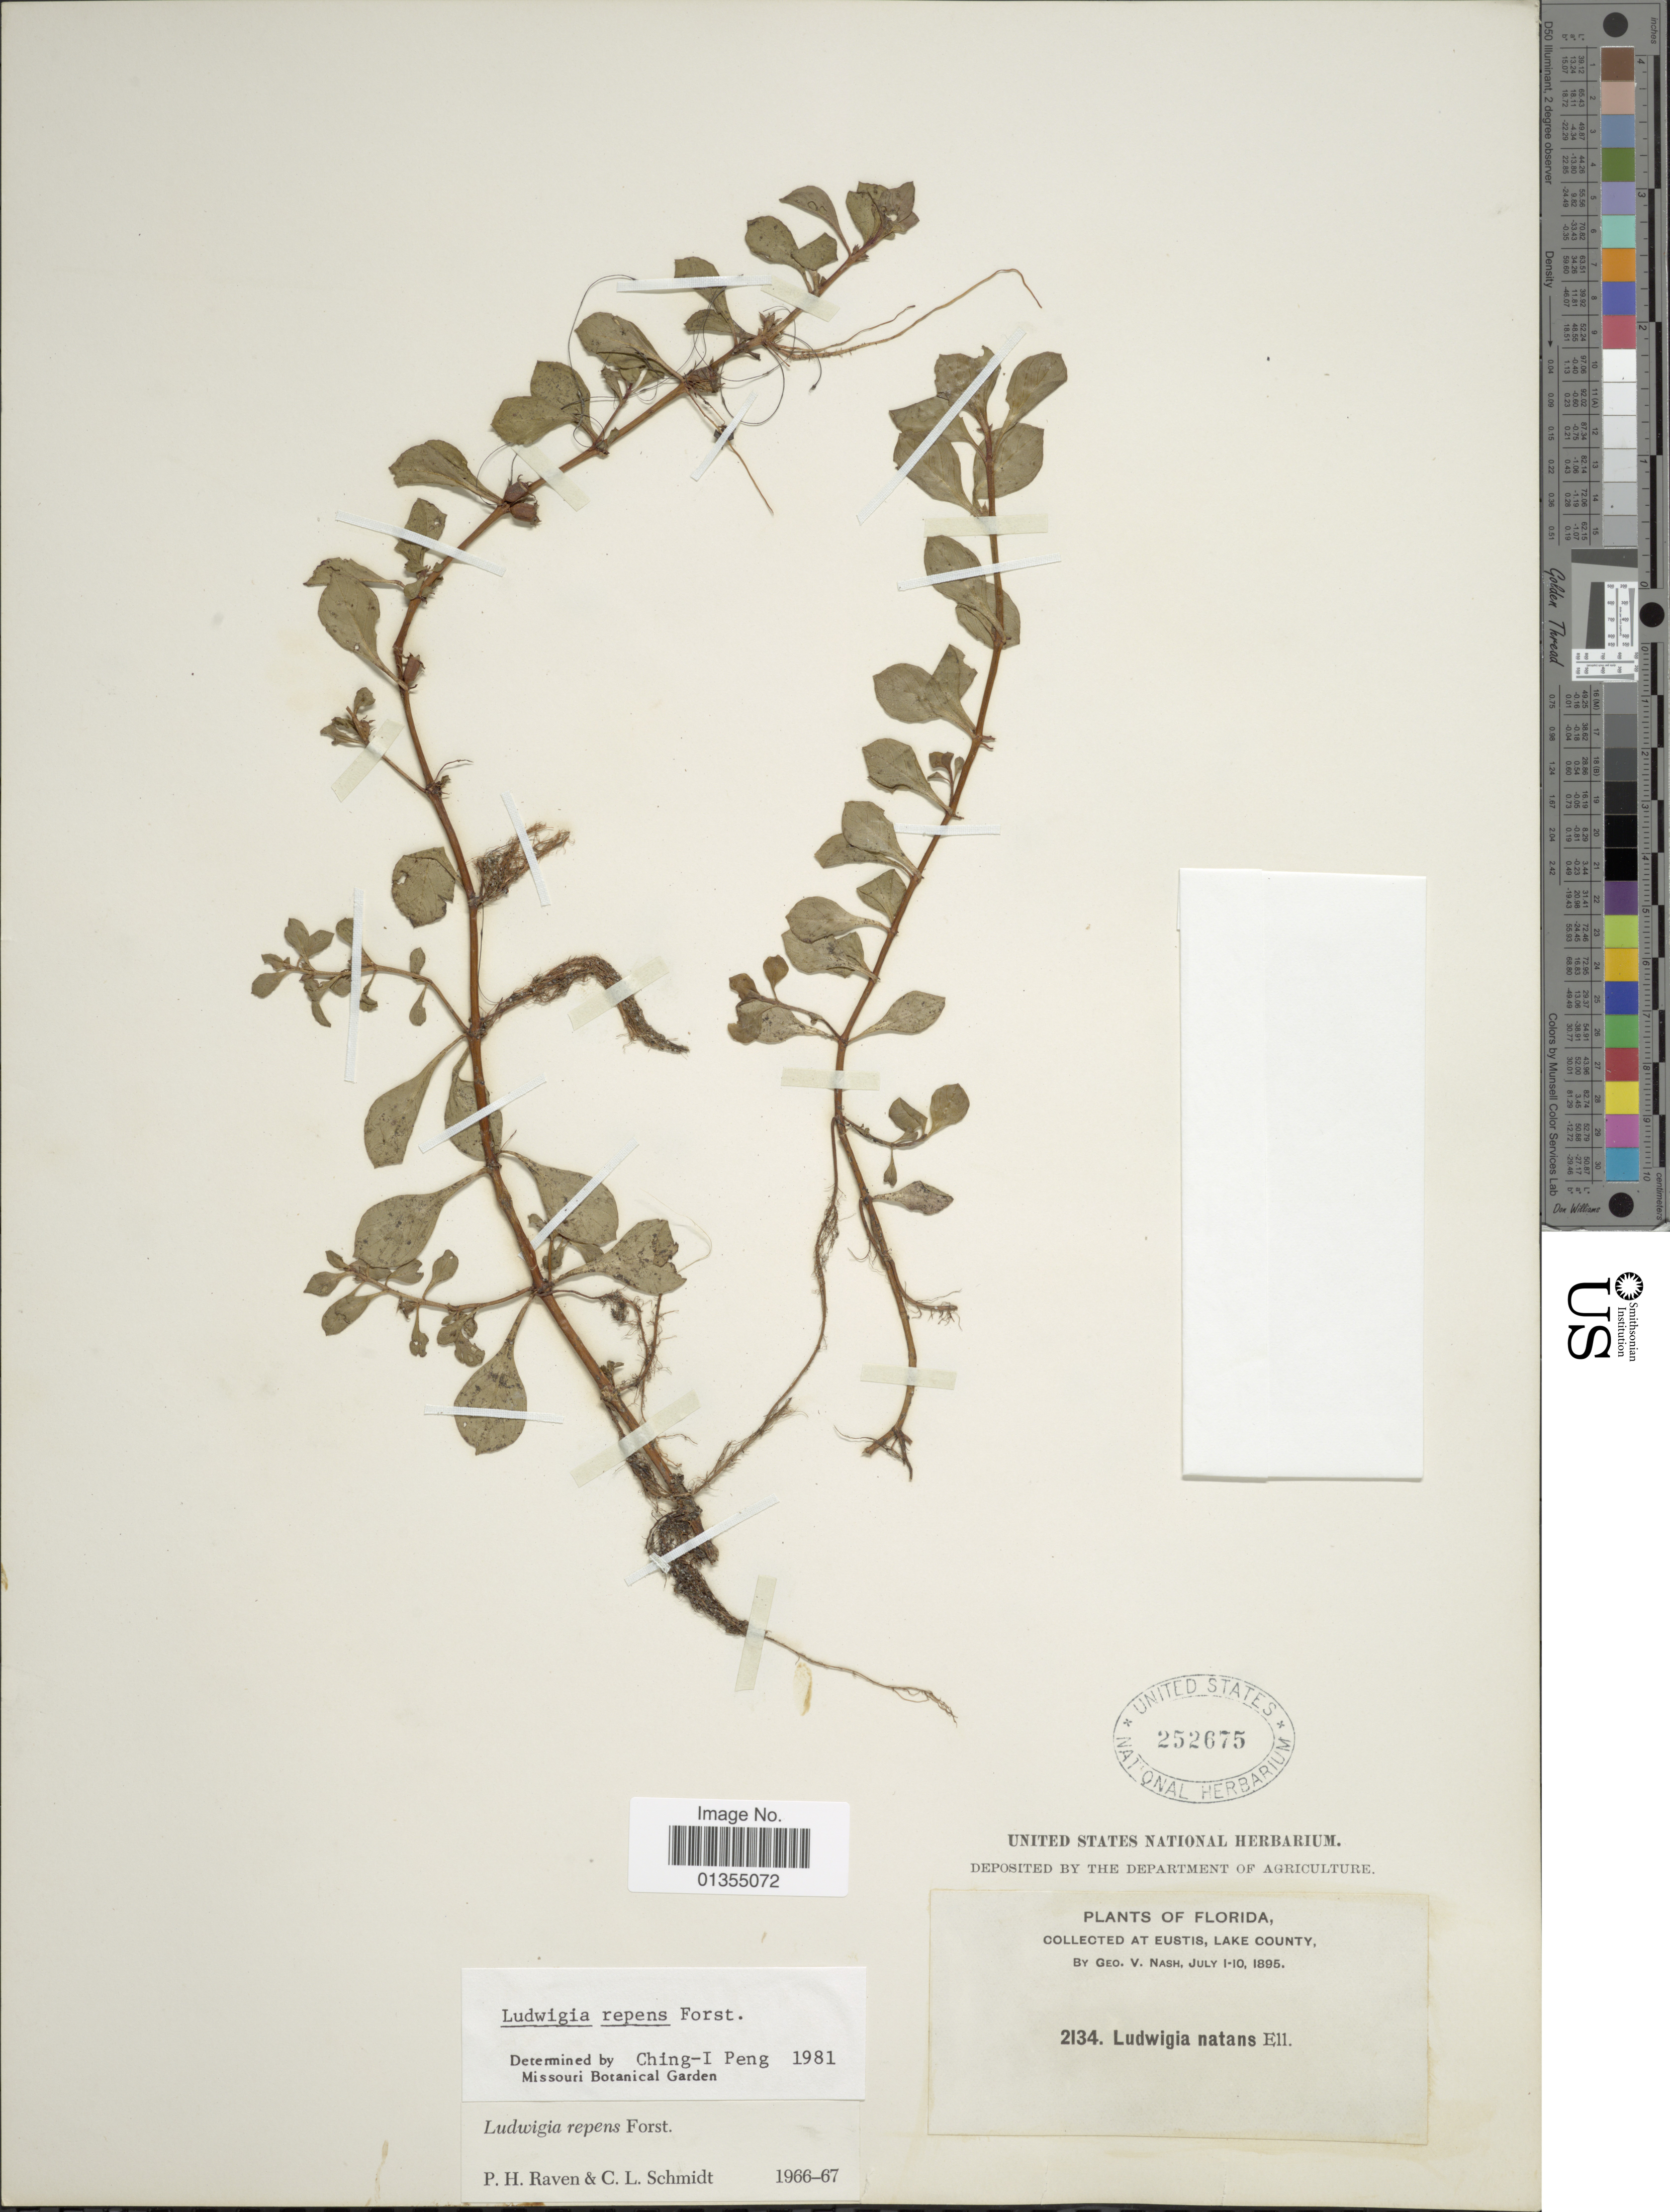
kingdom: Plantae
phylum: Tracheophyta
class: Magnoliopsida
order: Myrtales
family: Onagraceae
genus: Ludwigia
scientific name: Ludwigia repens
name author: J.R. Forst.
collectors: G. V. Nash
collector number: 2134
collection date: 1895-07-01/1895-07-10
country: United States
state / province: Florida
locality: Eustis, Lake County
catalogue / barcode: US 253675